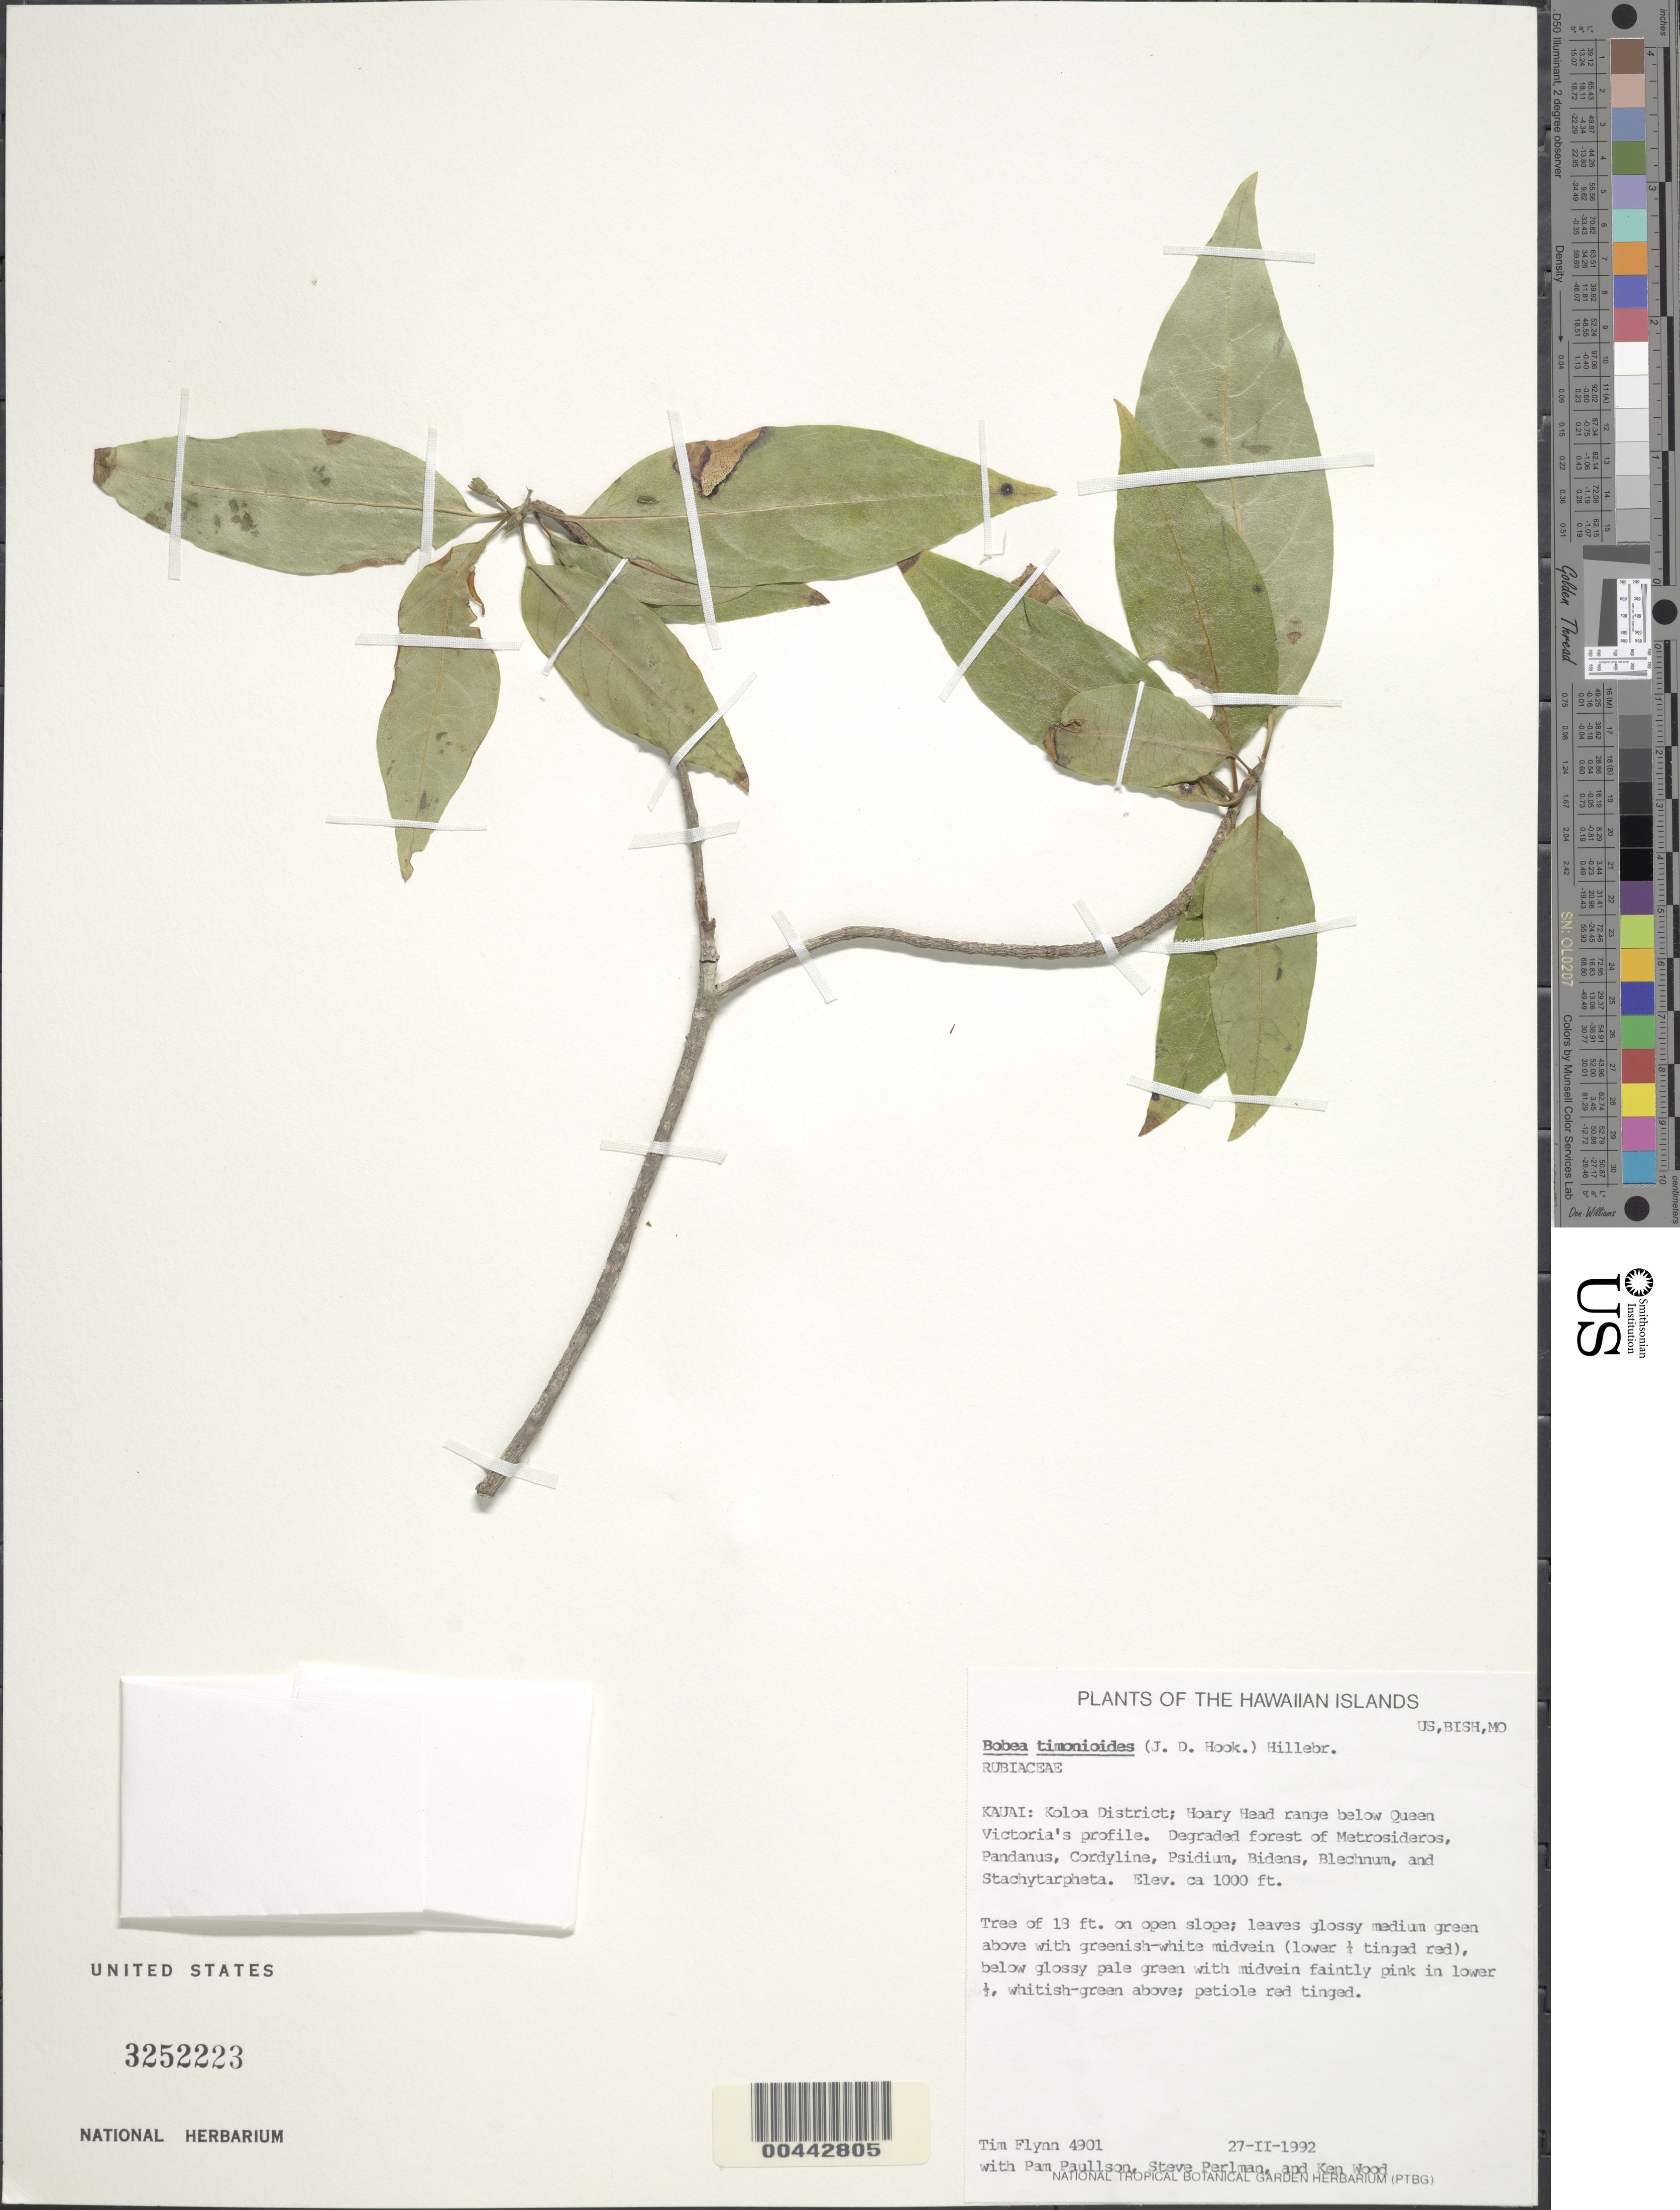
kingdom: Plantae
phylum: Tracheophyta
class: Magnoliopsida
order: Gentianales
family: Rubiaceae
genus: Bobea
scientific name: Bobea timonioides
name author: (Hook. f.) Hillebr.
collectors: T. W. Flynn, P. Paullson, S. P. Perlman & K. Wood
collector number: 4901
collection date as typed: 27 Feb 1992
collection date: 1992-02-27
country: United States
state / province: Hawaii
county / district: Kauai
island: Kaua'i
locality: Koloa District; Hoary Head range below Queen Victoria's profile.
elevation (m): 305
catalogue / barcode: US 3252223